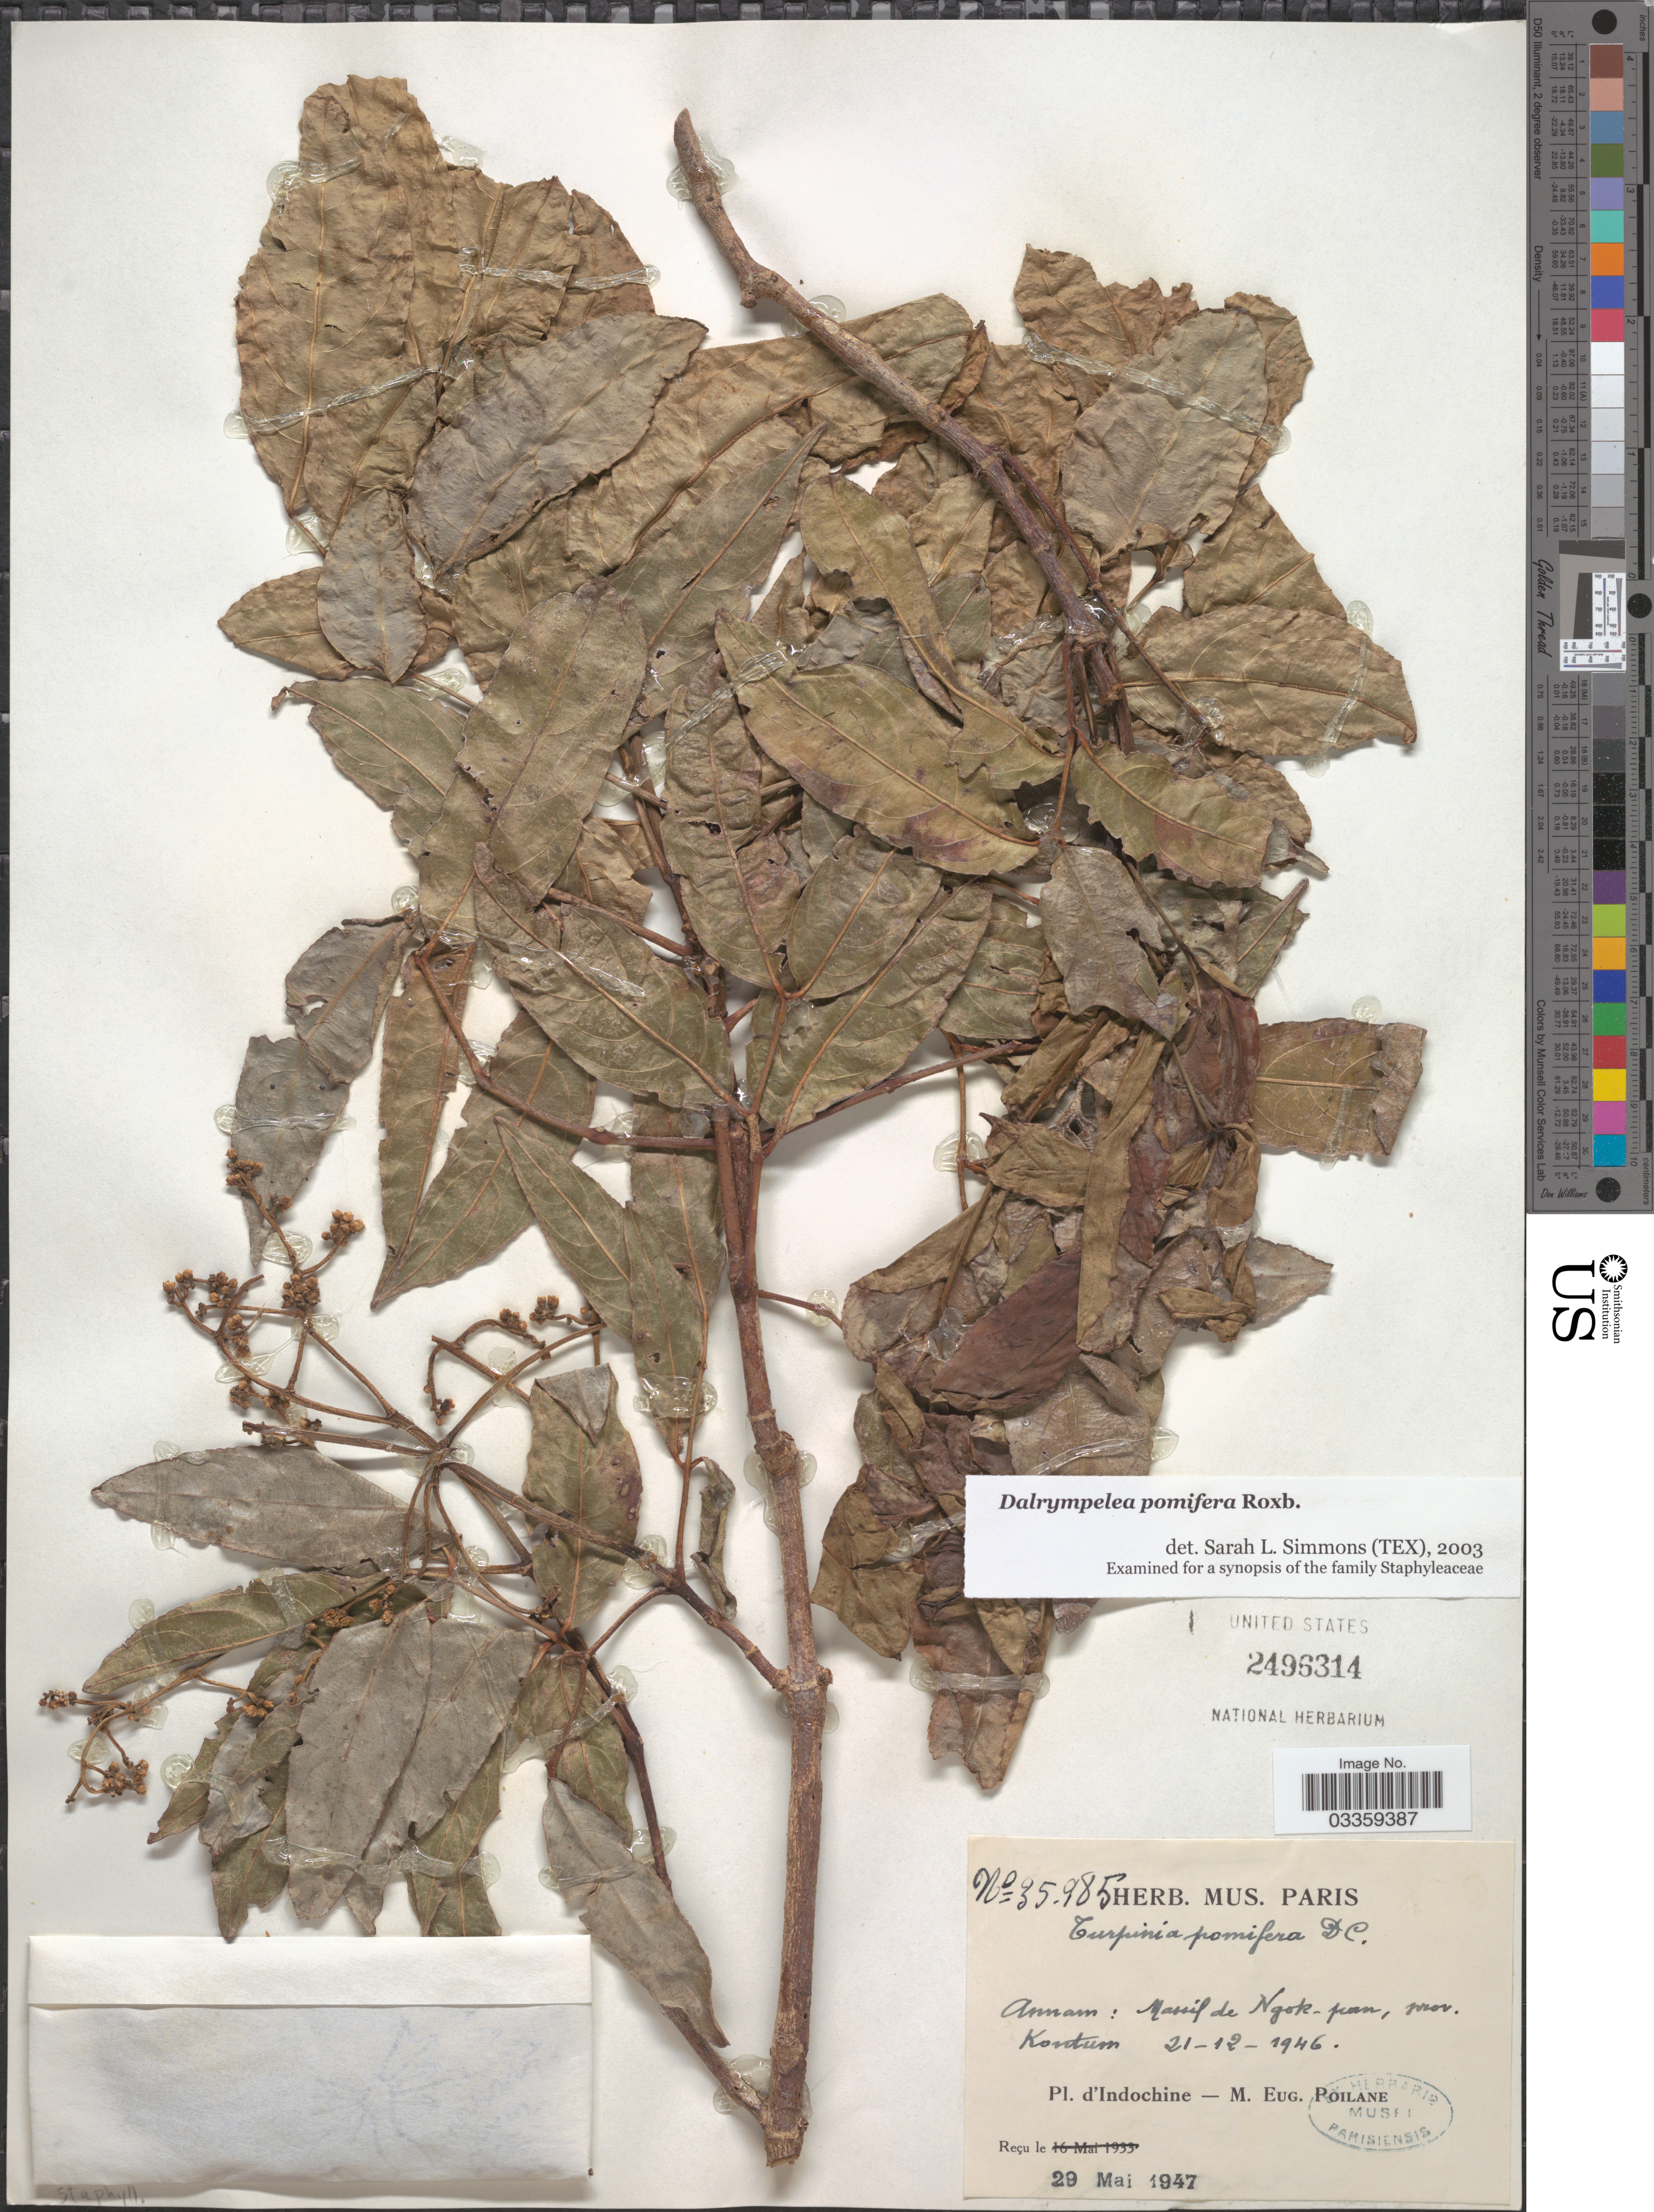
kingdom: Plantae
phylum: Tracheophyta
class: Magnoliopsida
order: Crossosomatales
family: Staphyleaceae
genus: Dalrympelea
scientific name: Dalrympelea pomifera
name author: Roxb.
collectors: E. Poilane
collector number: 35985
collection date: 1946-12-21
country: Vietnam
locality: Annam: Massif de Ngok-pan, prov. Kontum. Indochine.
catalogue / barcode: US 2496314